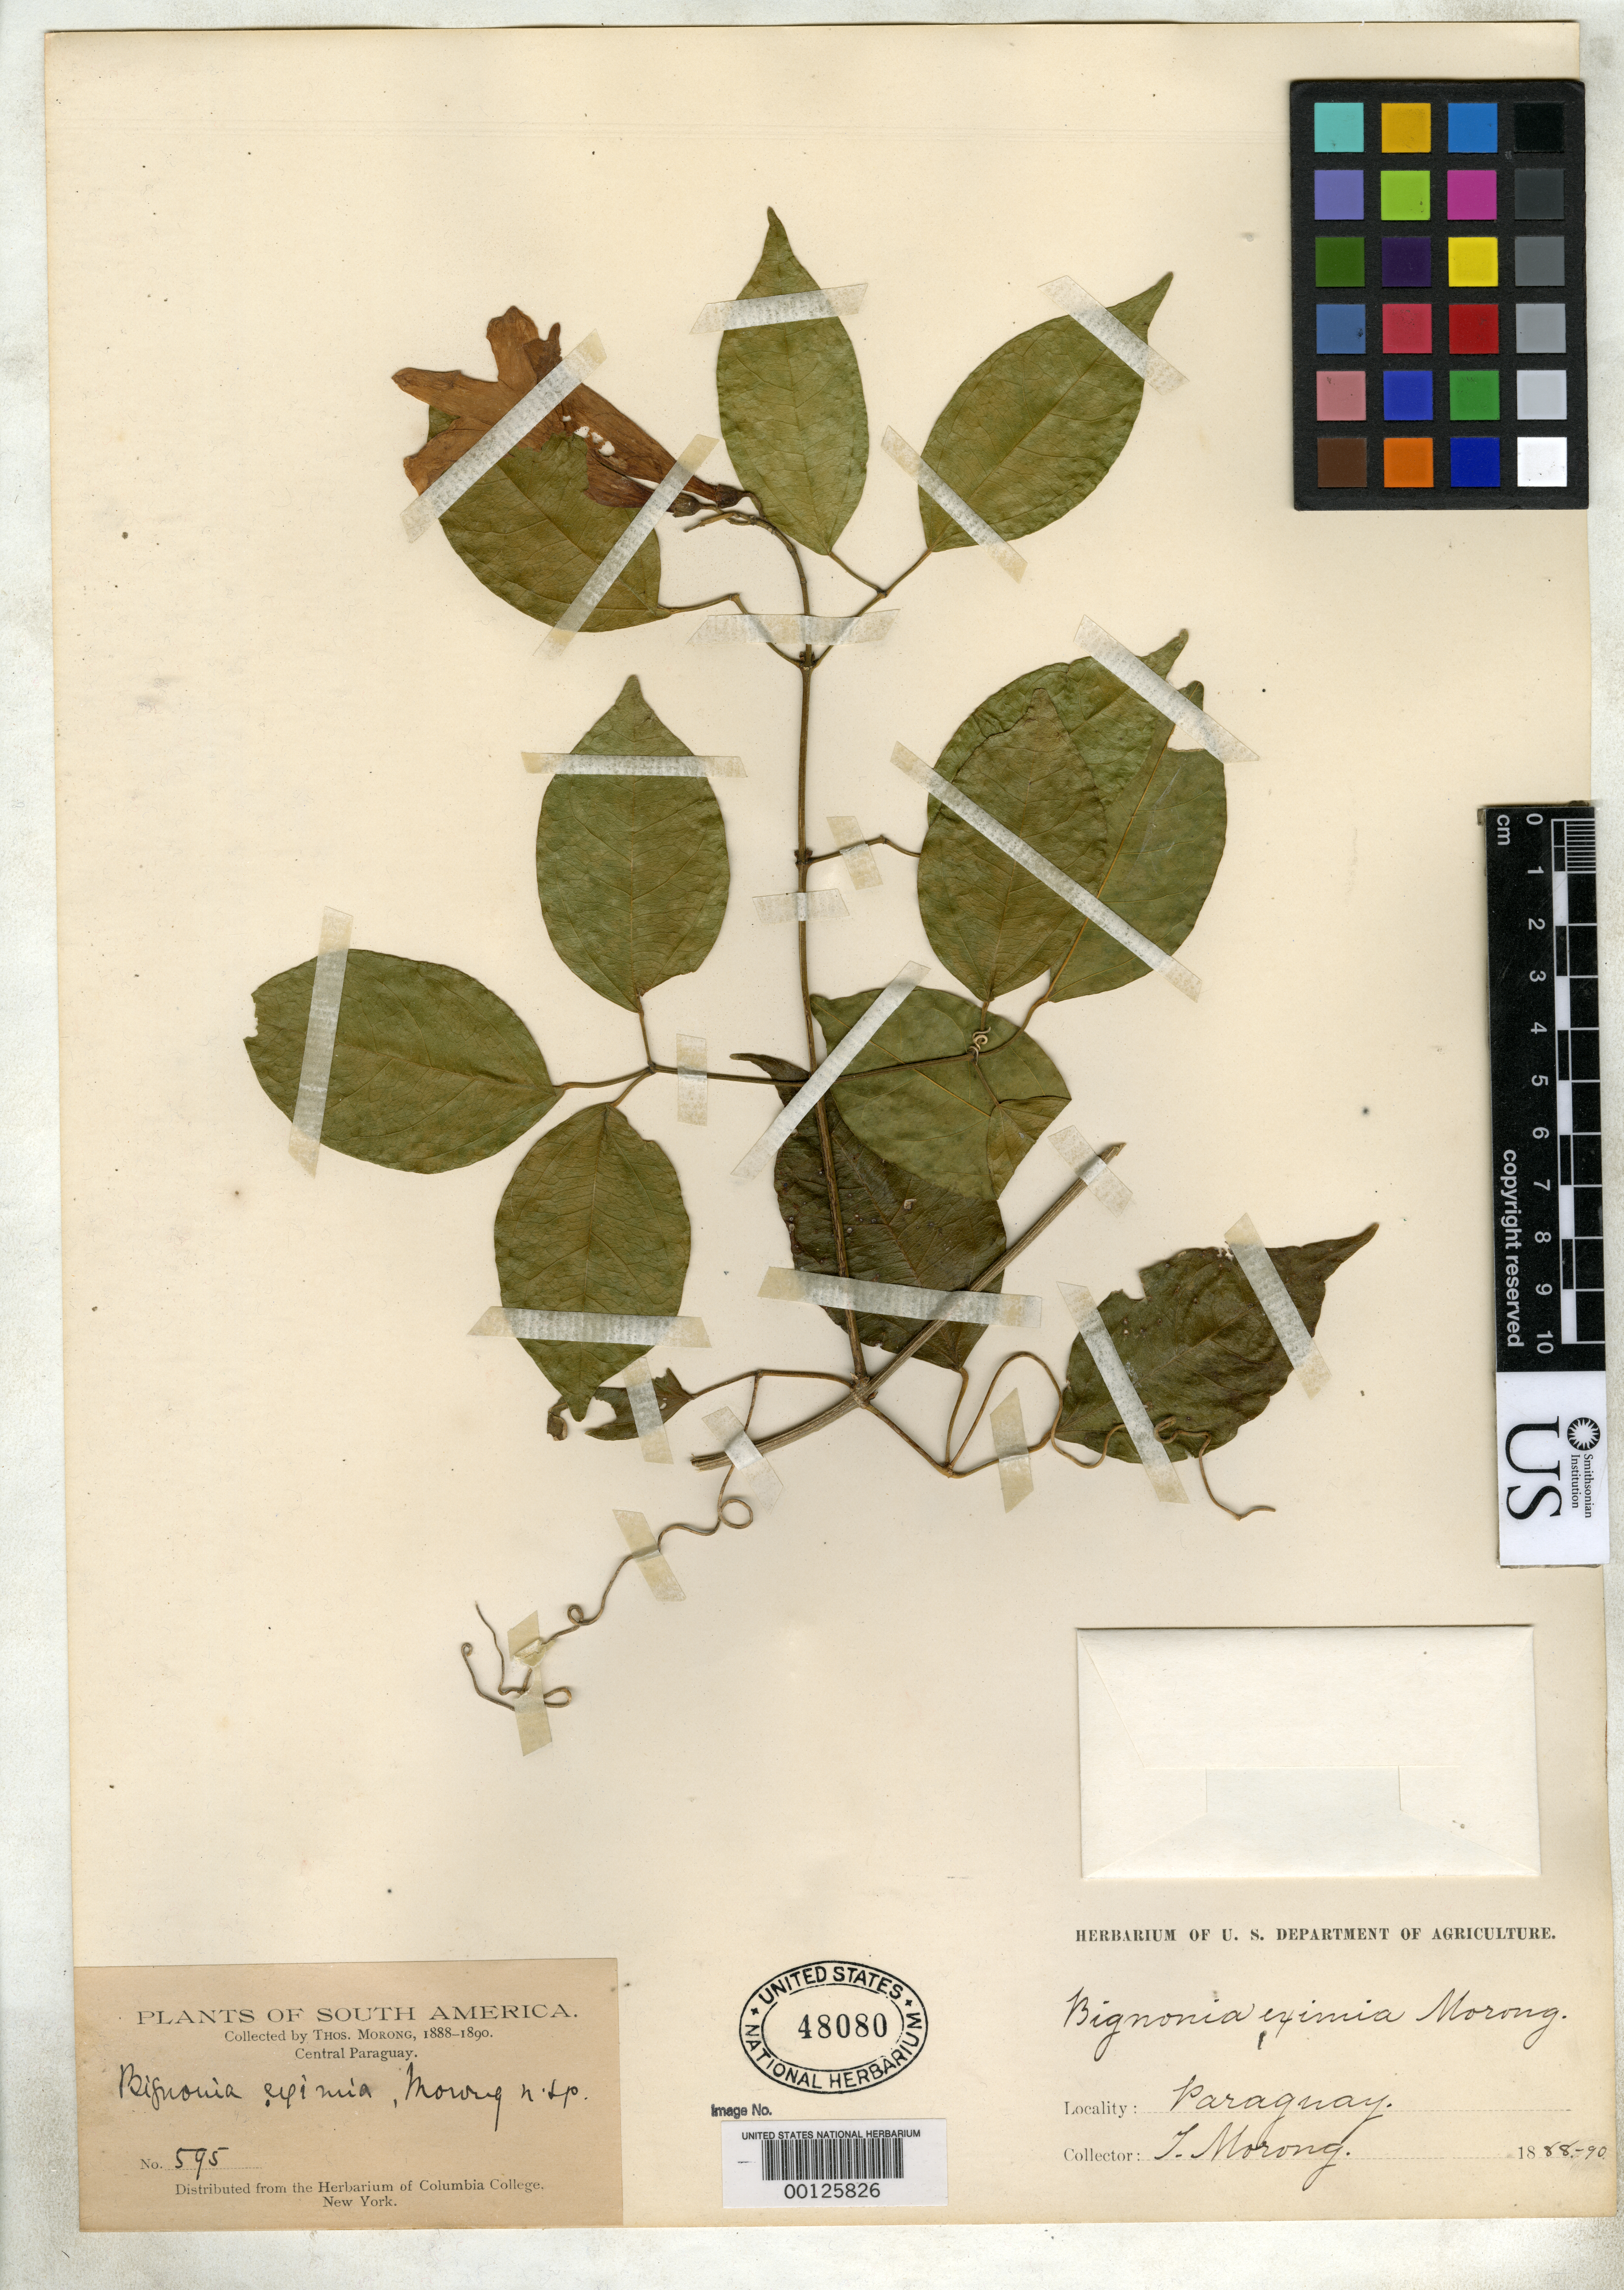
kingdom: Plantae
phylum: Tracheophyta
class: Magnoliopsida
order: Lamiales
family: Bignoniaceae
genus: Bignonia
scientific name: Bignonia eximia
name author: Morong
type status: Type Number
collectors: T. Morong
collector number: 595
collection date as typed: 1888 to -- --- 1890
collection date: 1888/1890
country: Paraguay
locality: Between Villa Rica and Escoba.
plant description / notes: Type number (Morong 595) of Mansoa difficilis. As annotated by Gentry (197-) and communicated by M.M. Arbo (email, 2015) both US sheets of Morong 595 are Mansoa difficilis, not Bignonia eximia Morong. [Taxon based on mixed collection, or mixture simply distributed under this number?]; Dear colleagues, I just wanted to call your attention on the duplicates of Morong 595: this collection is a mixture of three species. The specimen Morong 595 (NY00579080) is the holotype of Bignonia eximia Morong (= Bignonia binata Thunb.) . The following duplicates: MO-100033, NDG50307, PH00007919, US125826 and US1014357, correspond to Mansoa difficilis. The following duplicates: K000449385 y GH00091984, labeled as Morong 595 belong to Anemopaegma flavum. I think that these specimens might be isotypes, because the type collection of this species is Morong 597, with the same date and locality. I was able to see all these specimens in JSTOR Global Plants. With best regards, María Mercedes Arbo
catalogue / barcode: US 48080